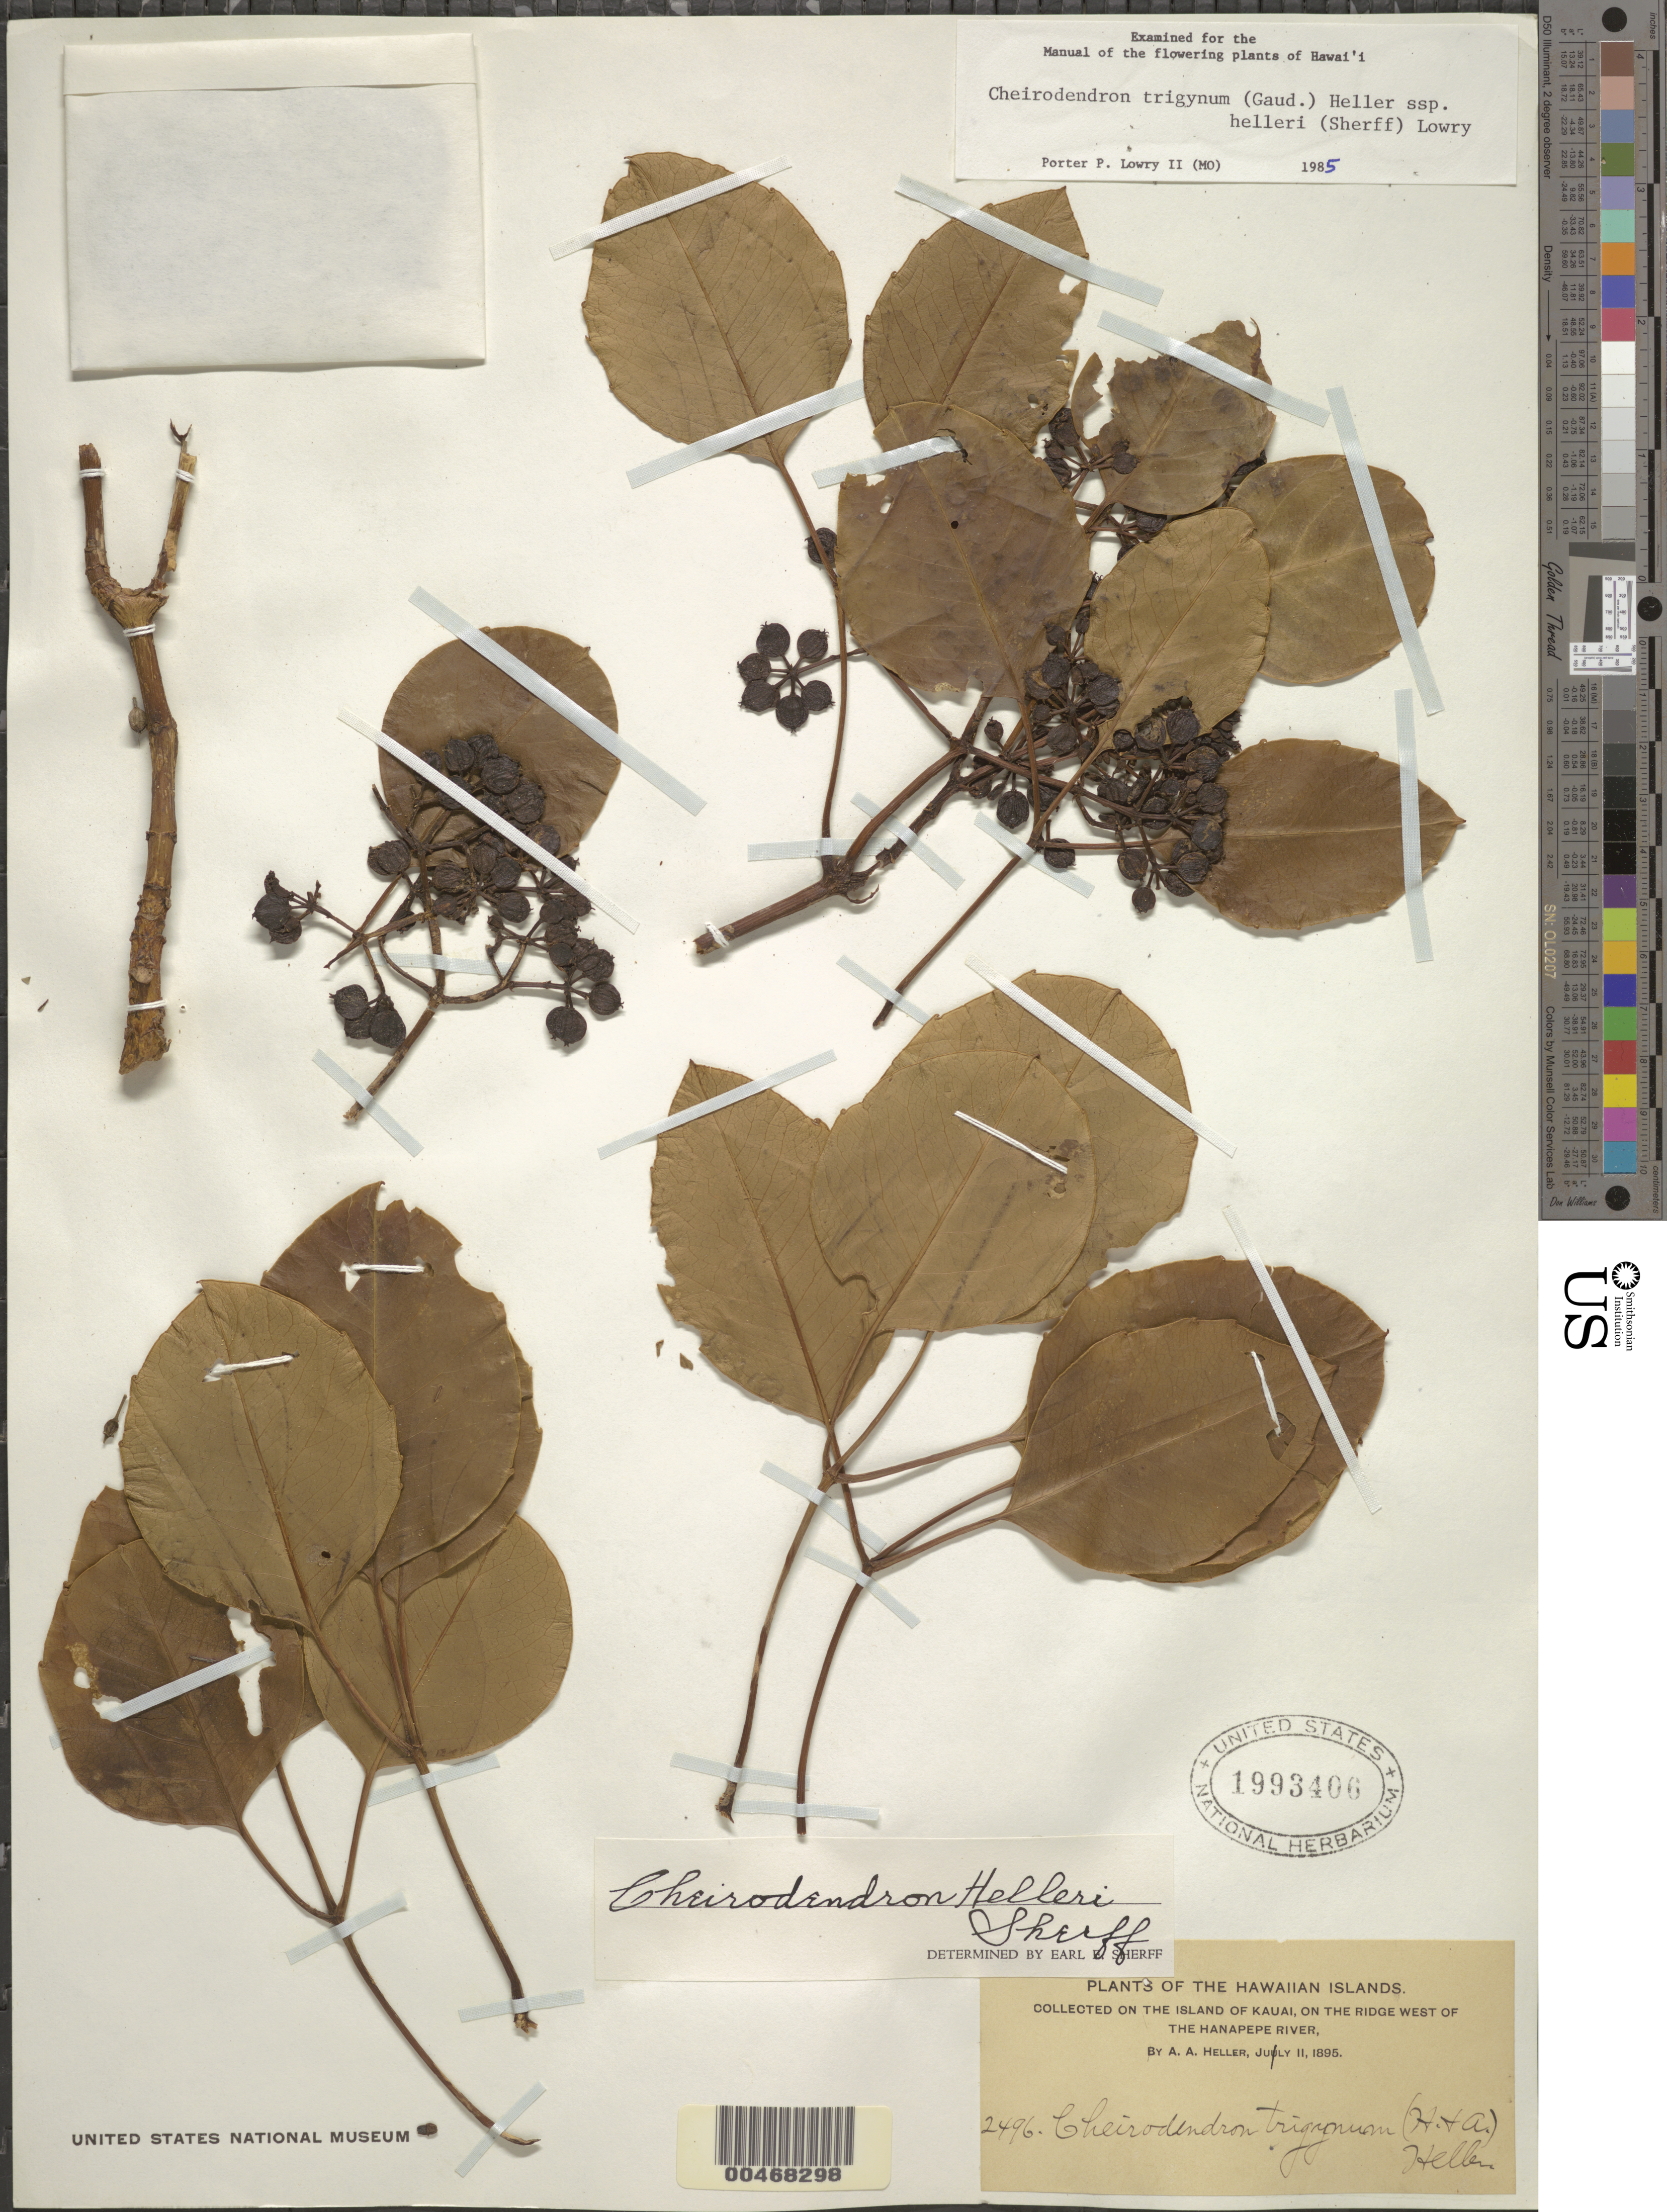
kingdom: Plantae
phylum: Tracheophyta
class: Magnoliopsida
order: Apiales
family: Araliaceae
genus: Cheirodendron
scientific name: Cheirodendron trigynum subsp. helleri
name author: (Gaudich.) A. Heller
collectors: A. A. Heller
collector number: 2496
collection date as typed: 11 Jul 1895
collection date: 1895-07-11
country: United States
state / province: Hawaii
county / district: Kauai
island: Kaua'i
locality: Ridge W of the Hanapepe River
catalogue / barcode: US 1993406